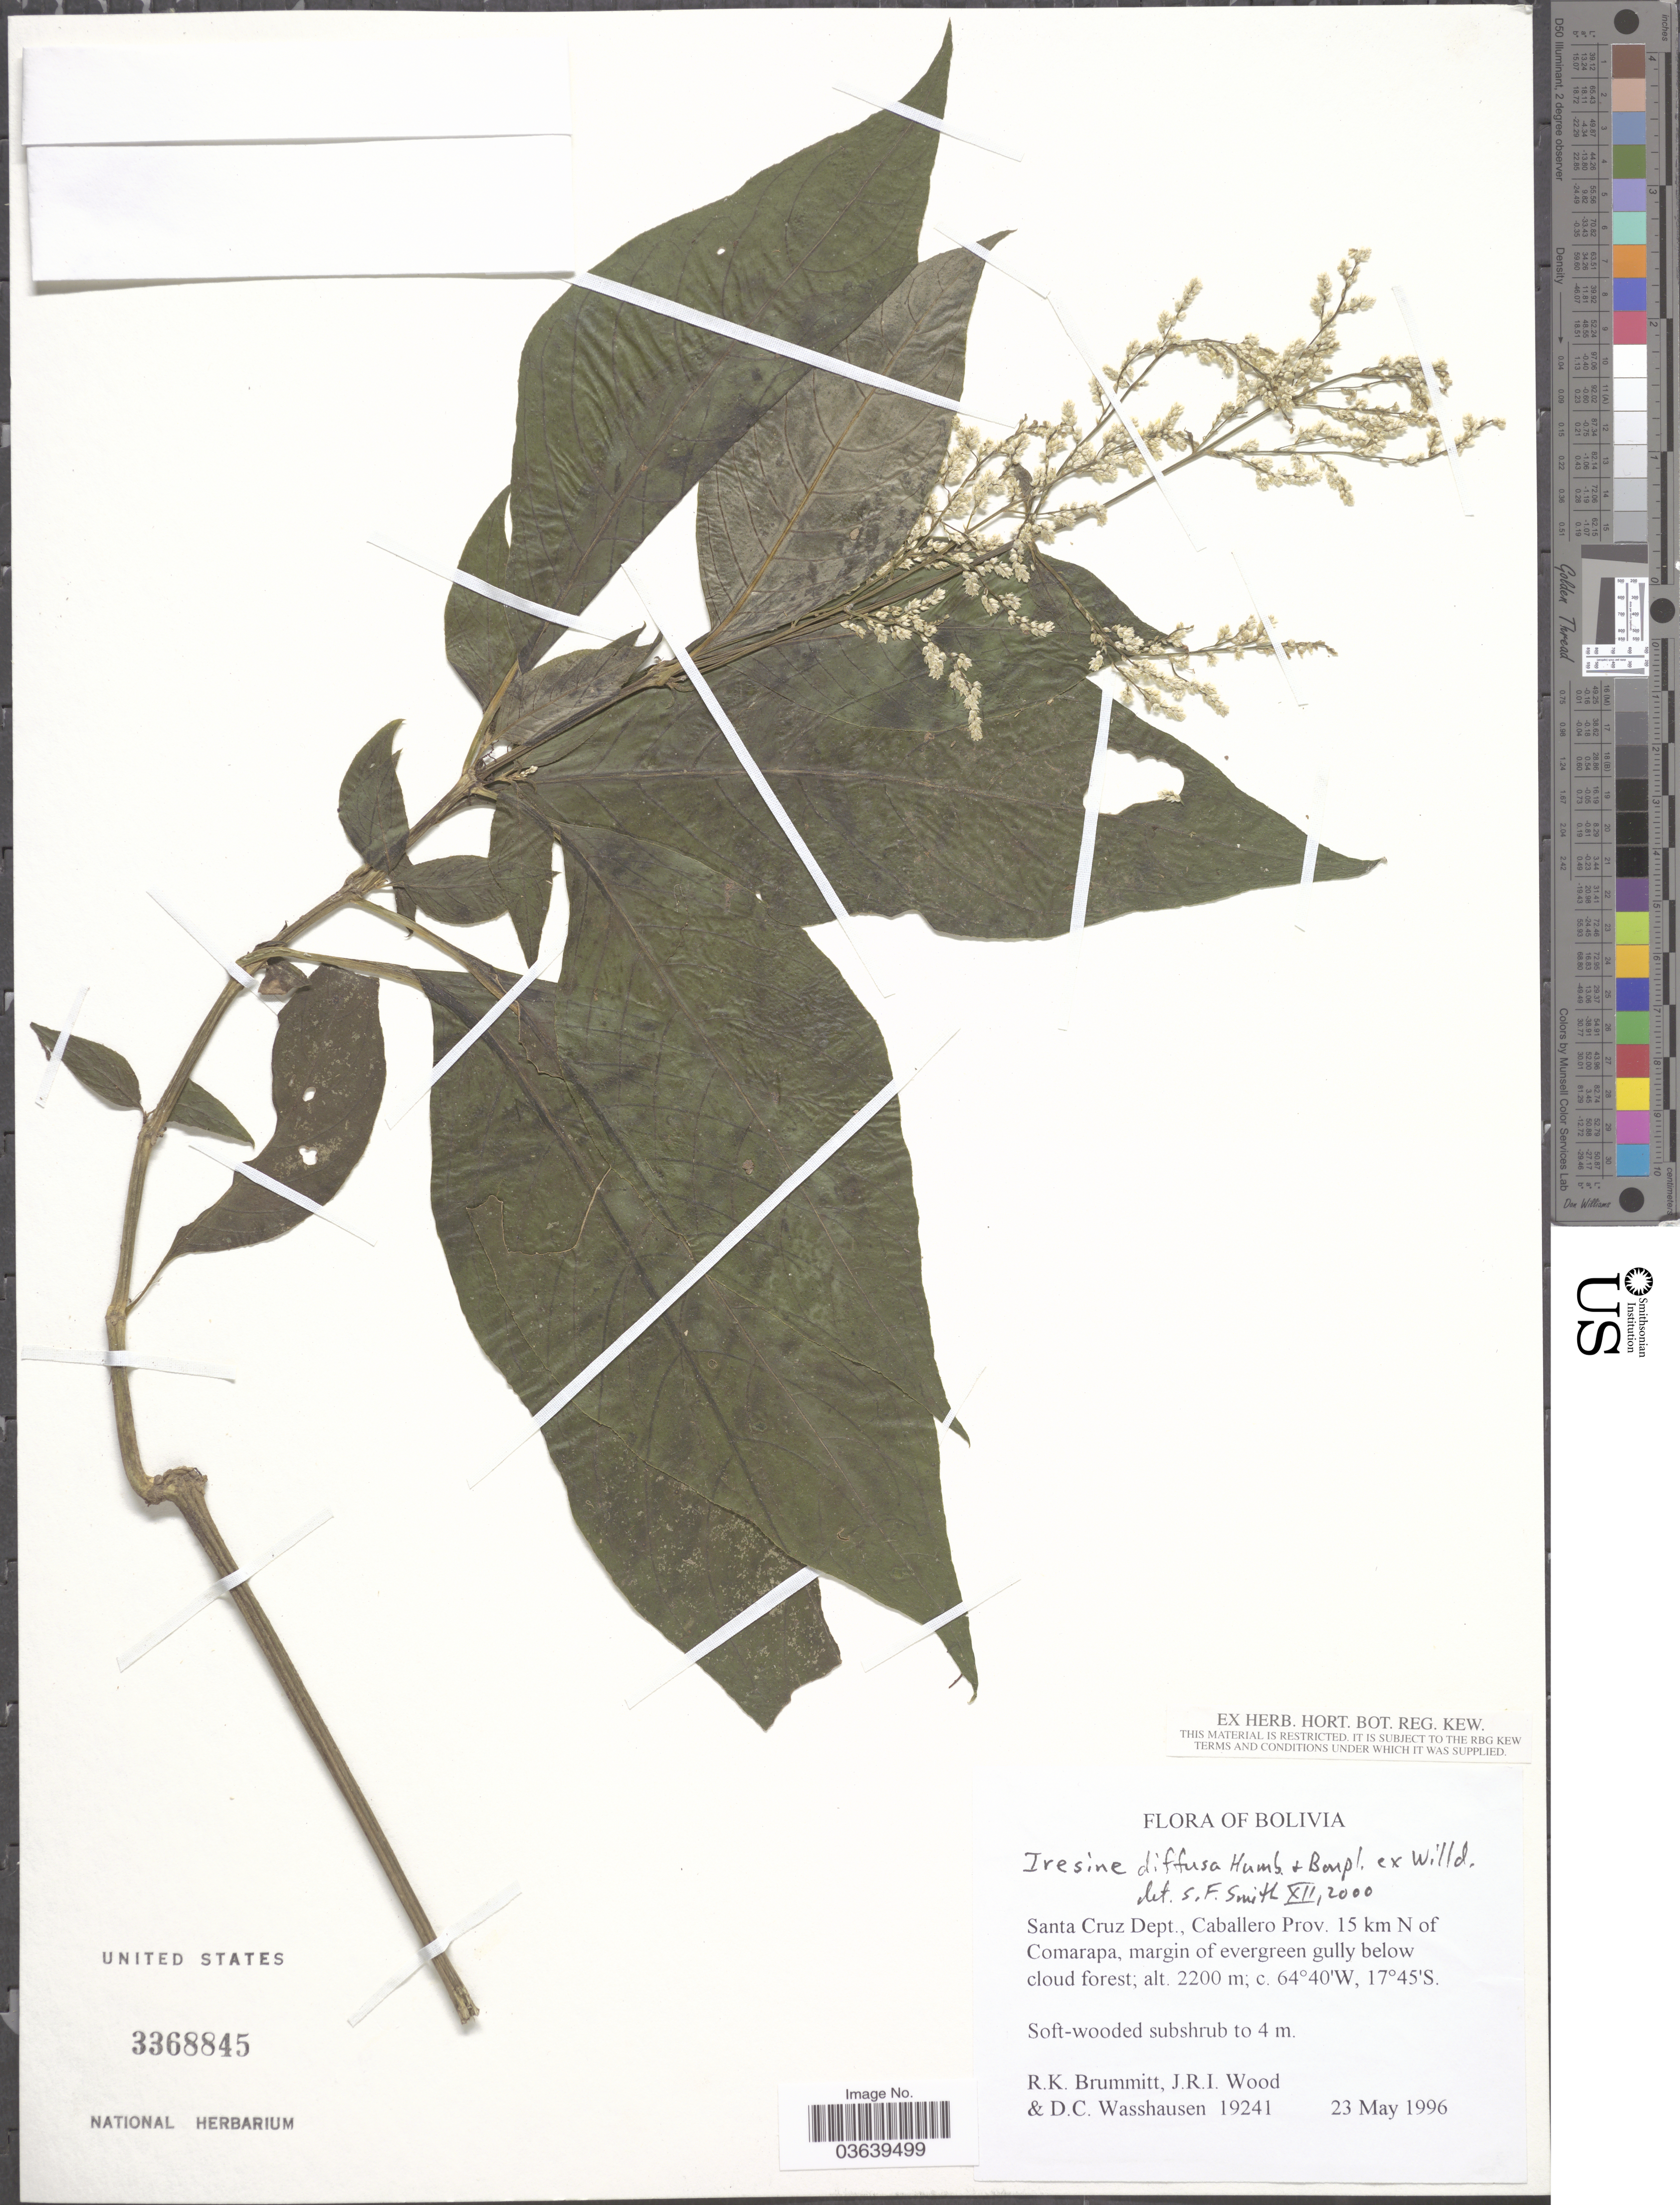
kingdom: Plantae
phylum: Tracheophyta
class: Magnoliopsida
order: Caryophyllales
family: Amaranthaceae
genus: Iresine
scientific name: Iresine celosia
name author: L.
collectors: R. K. Brummitt, J. R. I. Wood & D. C. Wasshausen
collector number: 19241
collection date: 1996-05-23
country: Bolivia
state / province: Santa Cruz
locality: Santa Cruz Dept., Caballero Prov. 15 km N of Comarapa.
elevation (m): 2200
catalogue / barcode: US 3368845